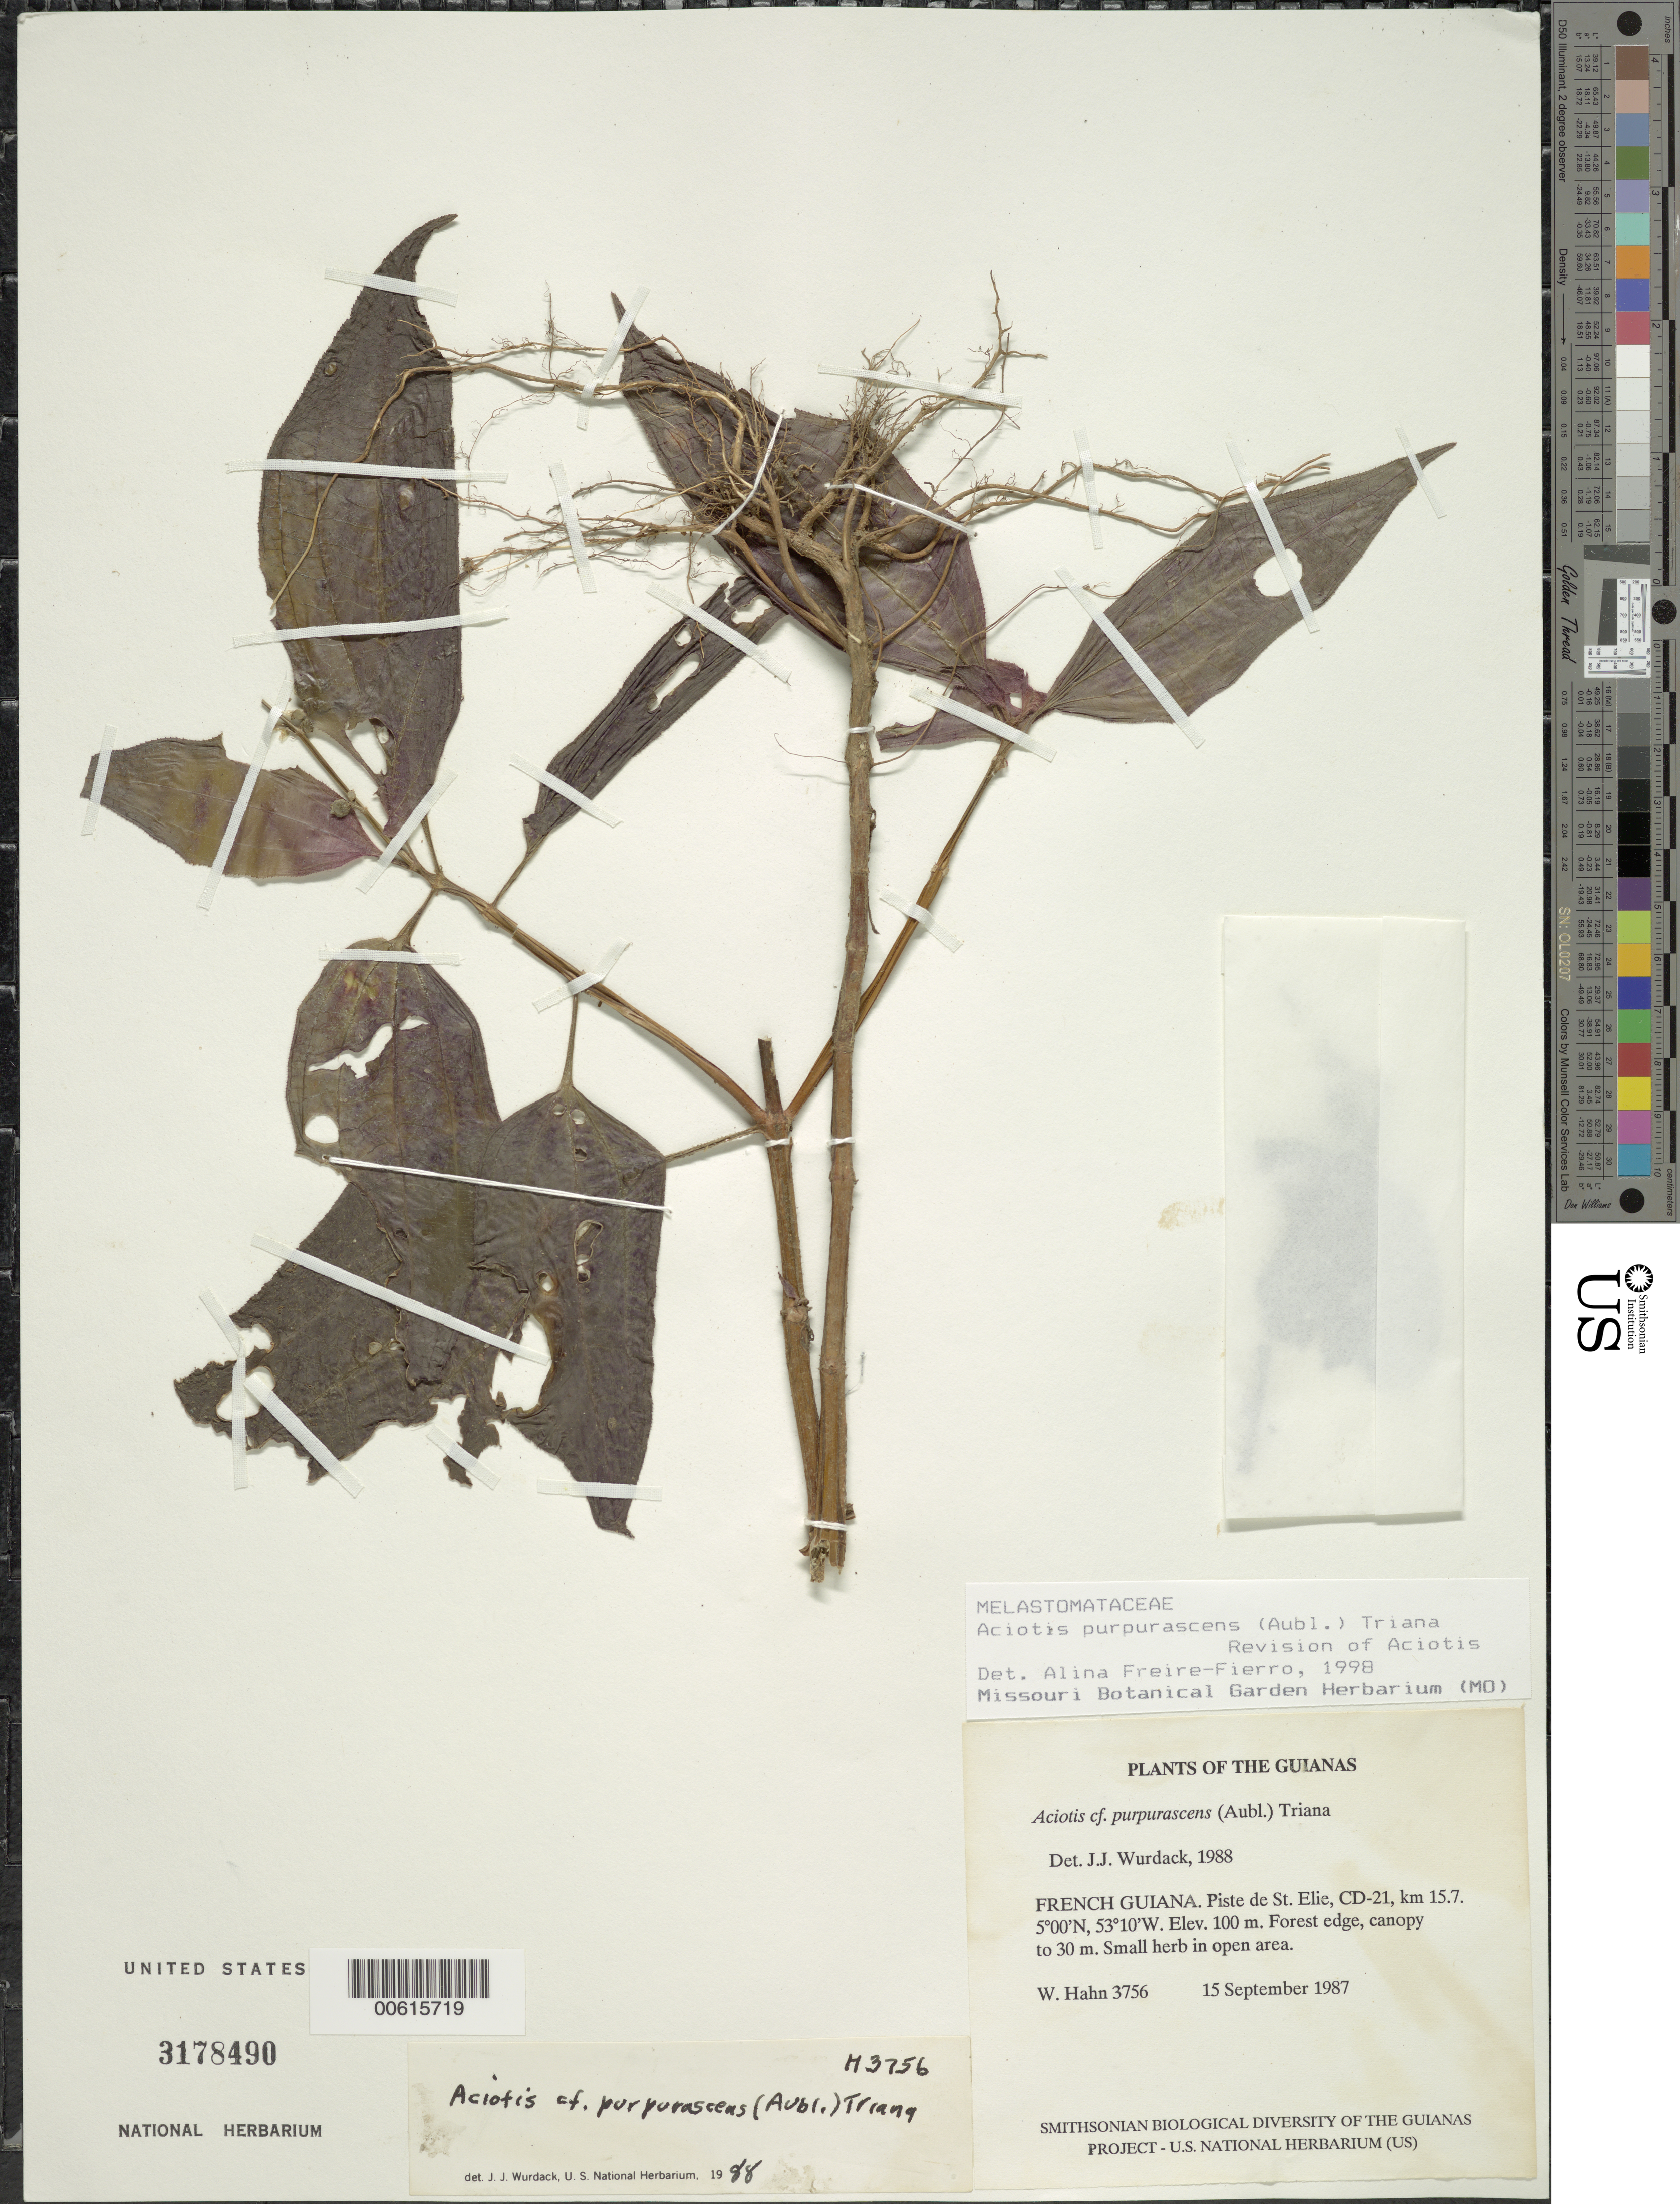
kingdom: Plantae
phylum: Tracheophyta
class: Magnoliopsida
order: Myrtales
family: Melastomataceae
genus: Aciotis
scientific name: Aciotis purpurascens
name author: (Aubl.) Triana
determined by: Wurdack, John J., (US), US (UNITED STATES)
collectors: W. Hahn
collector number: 3756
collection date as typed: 15 September 1987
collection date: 1987-09-15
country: French Guiana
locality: Piste de St. Elie, CD-21, km 15.7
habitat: Forest edge, canopy to 30 m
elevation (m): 100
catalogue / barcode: US 3178490